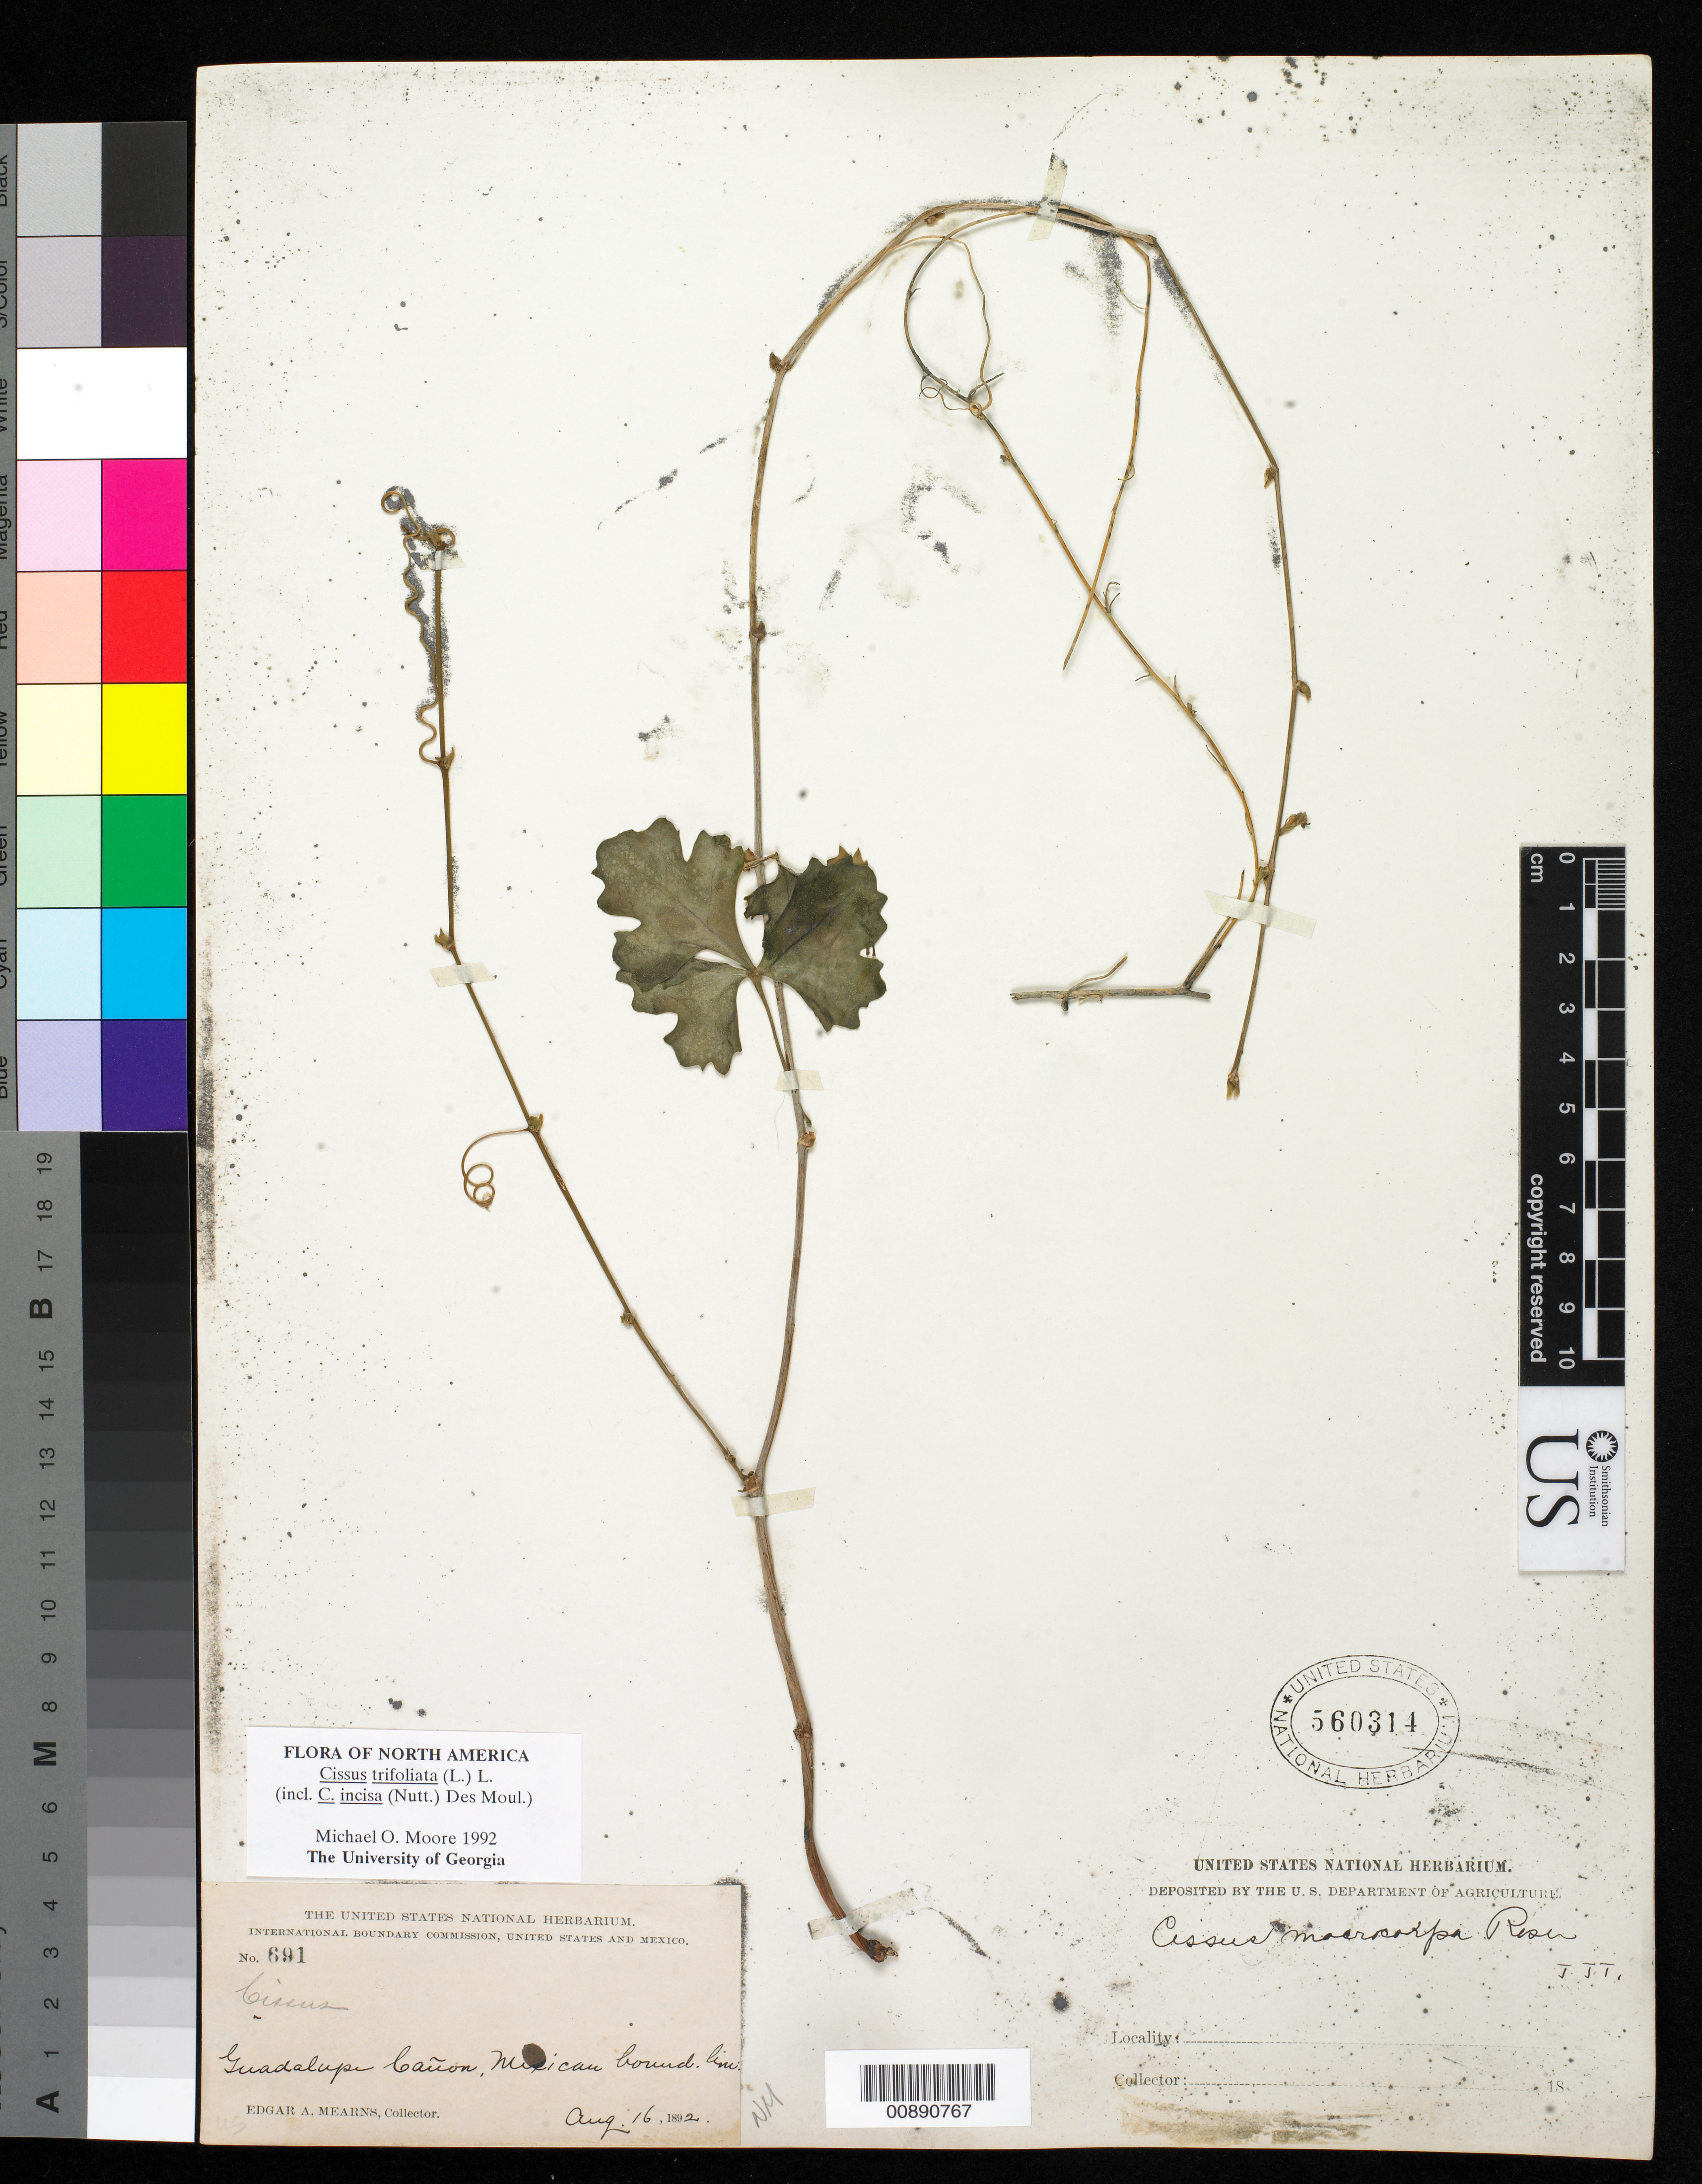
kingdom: Plantae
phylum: Tracheophyta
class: Magnoliopsida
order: Vitales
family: Vitaceae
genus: Cissus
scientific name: Cissus trifoliata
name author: (L.) L.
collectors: E. A. Mearns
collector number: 691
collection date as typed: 16 Aug 1892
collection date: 1892-08-16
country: United States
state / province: New Mexico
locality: Guadalupe Cañon, Mexican Boundary Line.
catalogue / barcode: US 560314